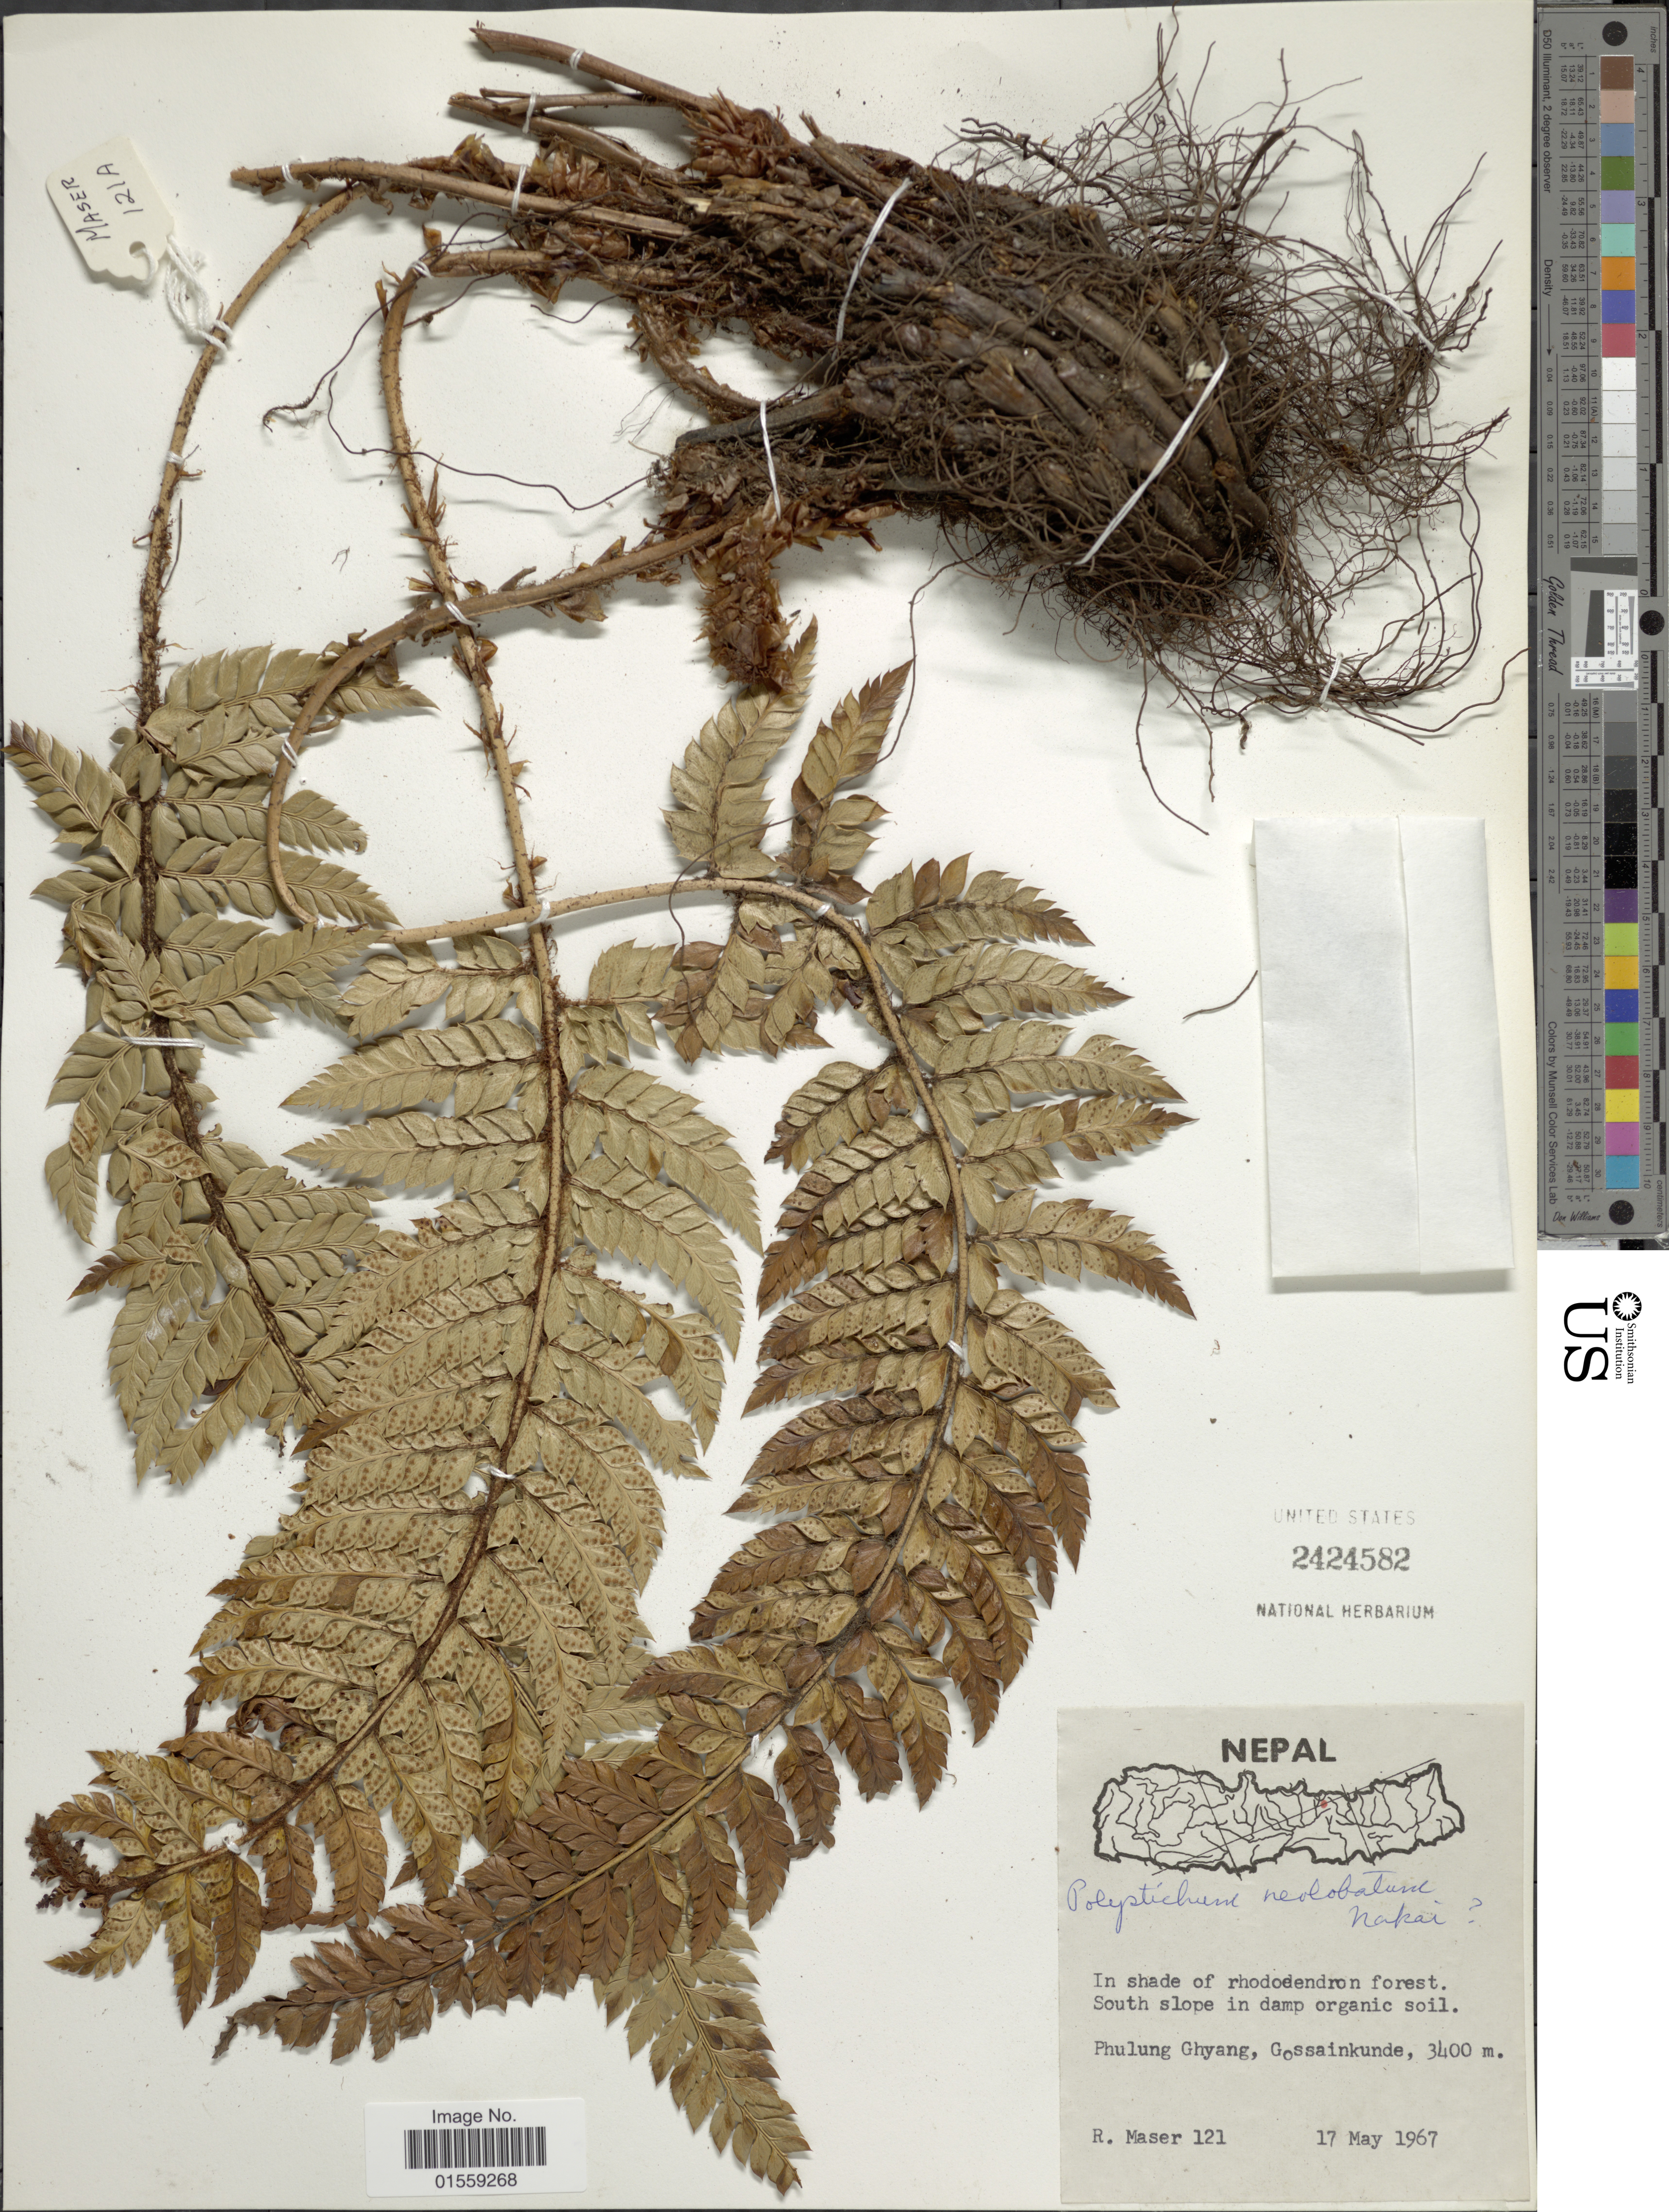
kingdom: Plantae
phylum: Tracheophyta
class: Polypodiopsida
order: Polypodiales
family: Dryopteridaceae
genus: Polystichum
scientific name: Polystichum neolobatum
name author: Nakai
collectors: R. Maser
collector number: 121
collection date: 1967-05-17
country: Nepal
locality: Phulung Gyang, Gossainkunde.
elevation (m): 3400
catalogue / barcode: US 2424582